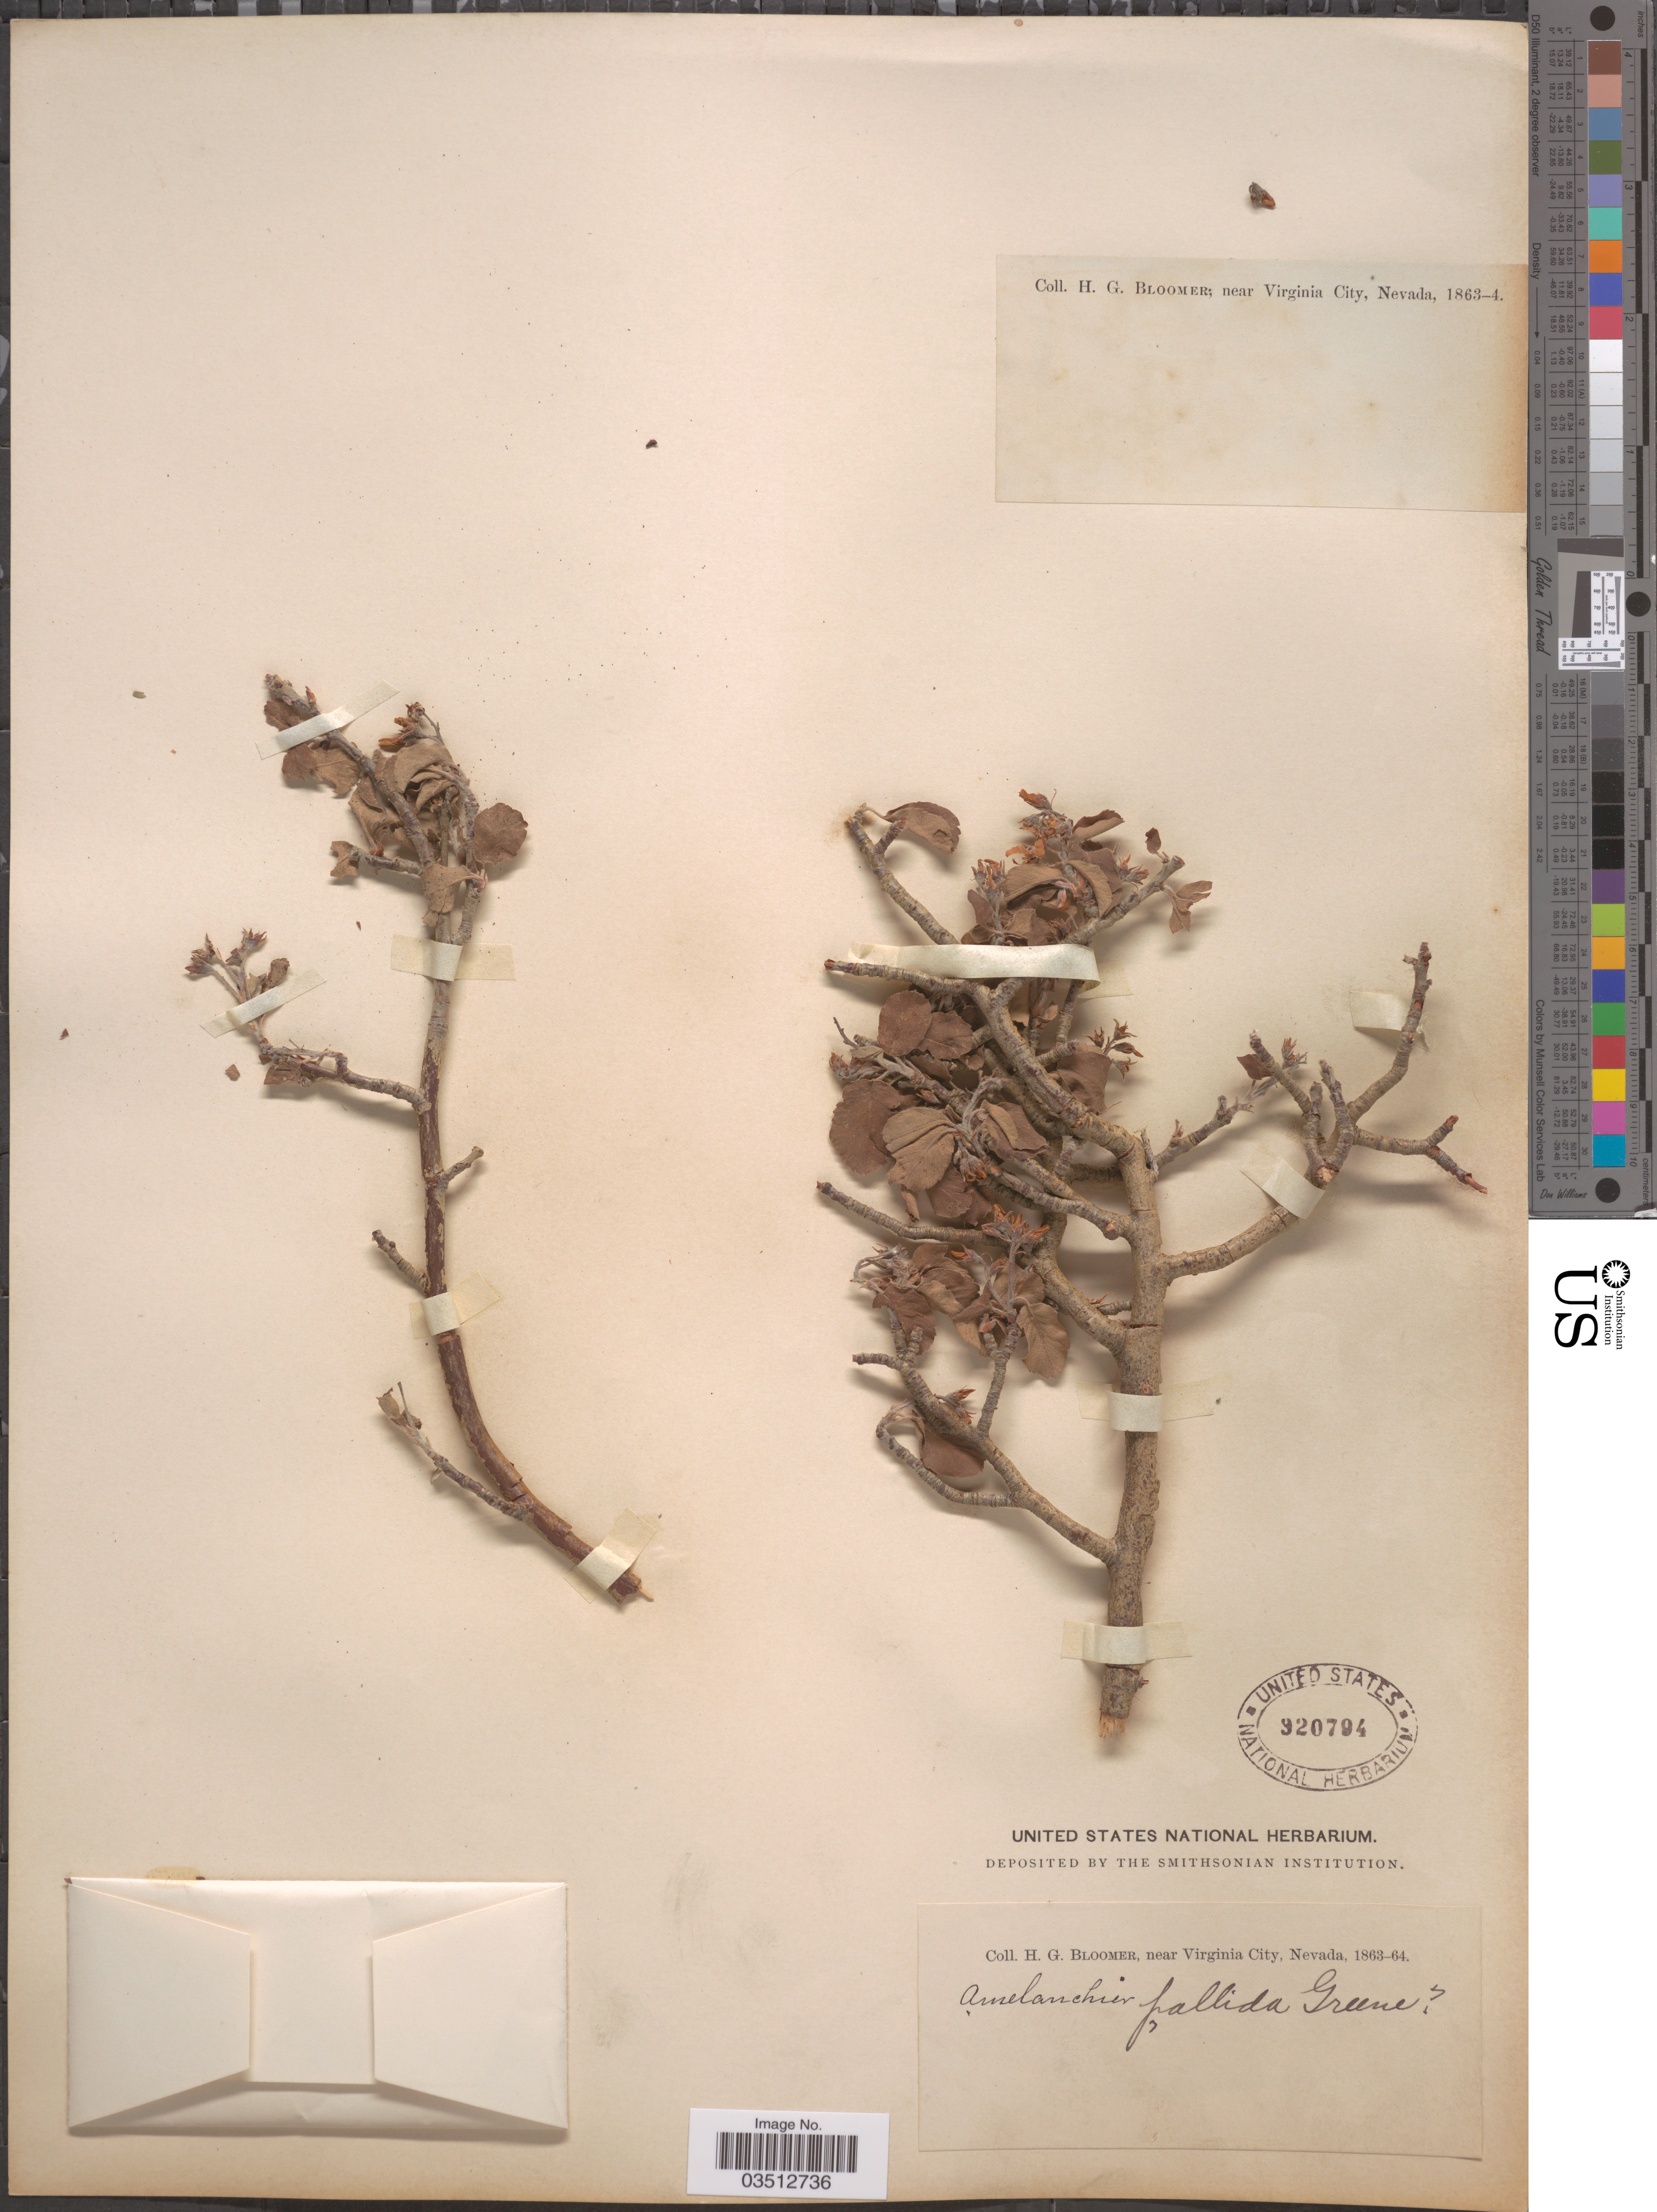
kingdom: Plantae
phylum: Tracheophyta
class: Magnoliopsida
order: Rosales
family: Rosaceae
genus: Amelanchier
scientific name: Amelanchier utahensis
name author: Koehne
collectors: H. Bloomer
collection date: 1863/1864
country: United States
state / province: Nevada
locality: Near Virginia City.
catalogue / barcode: US 920794